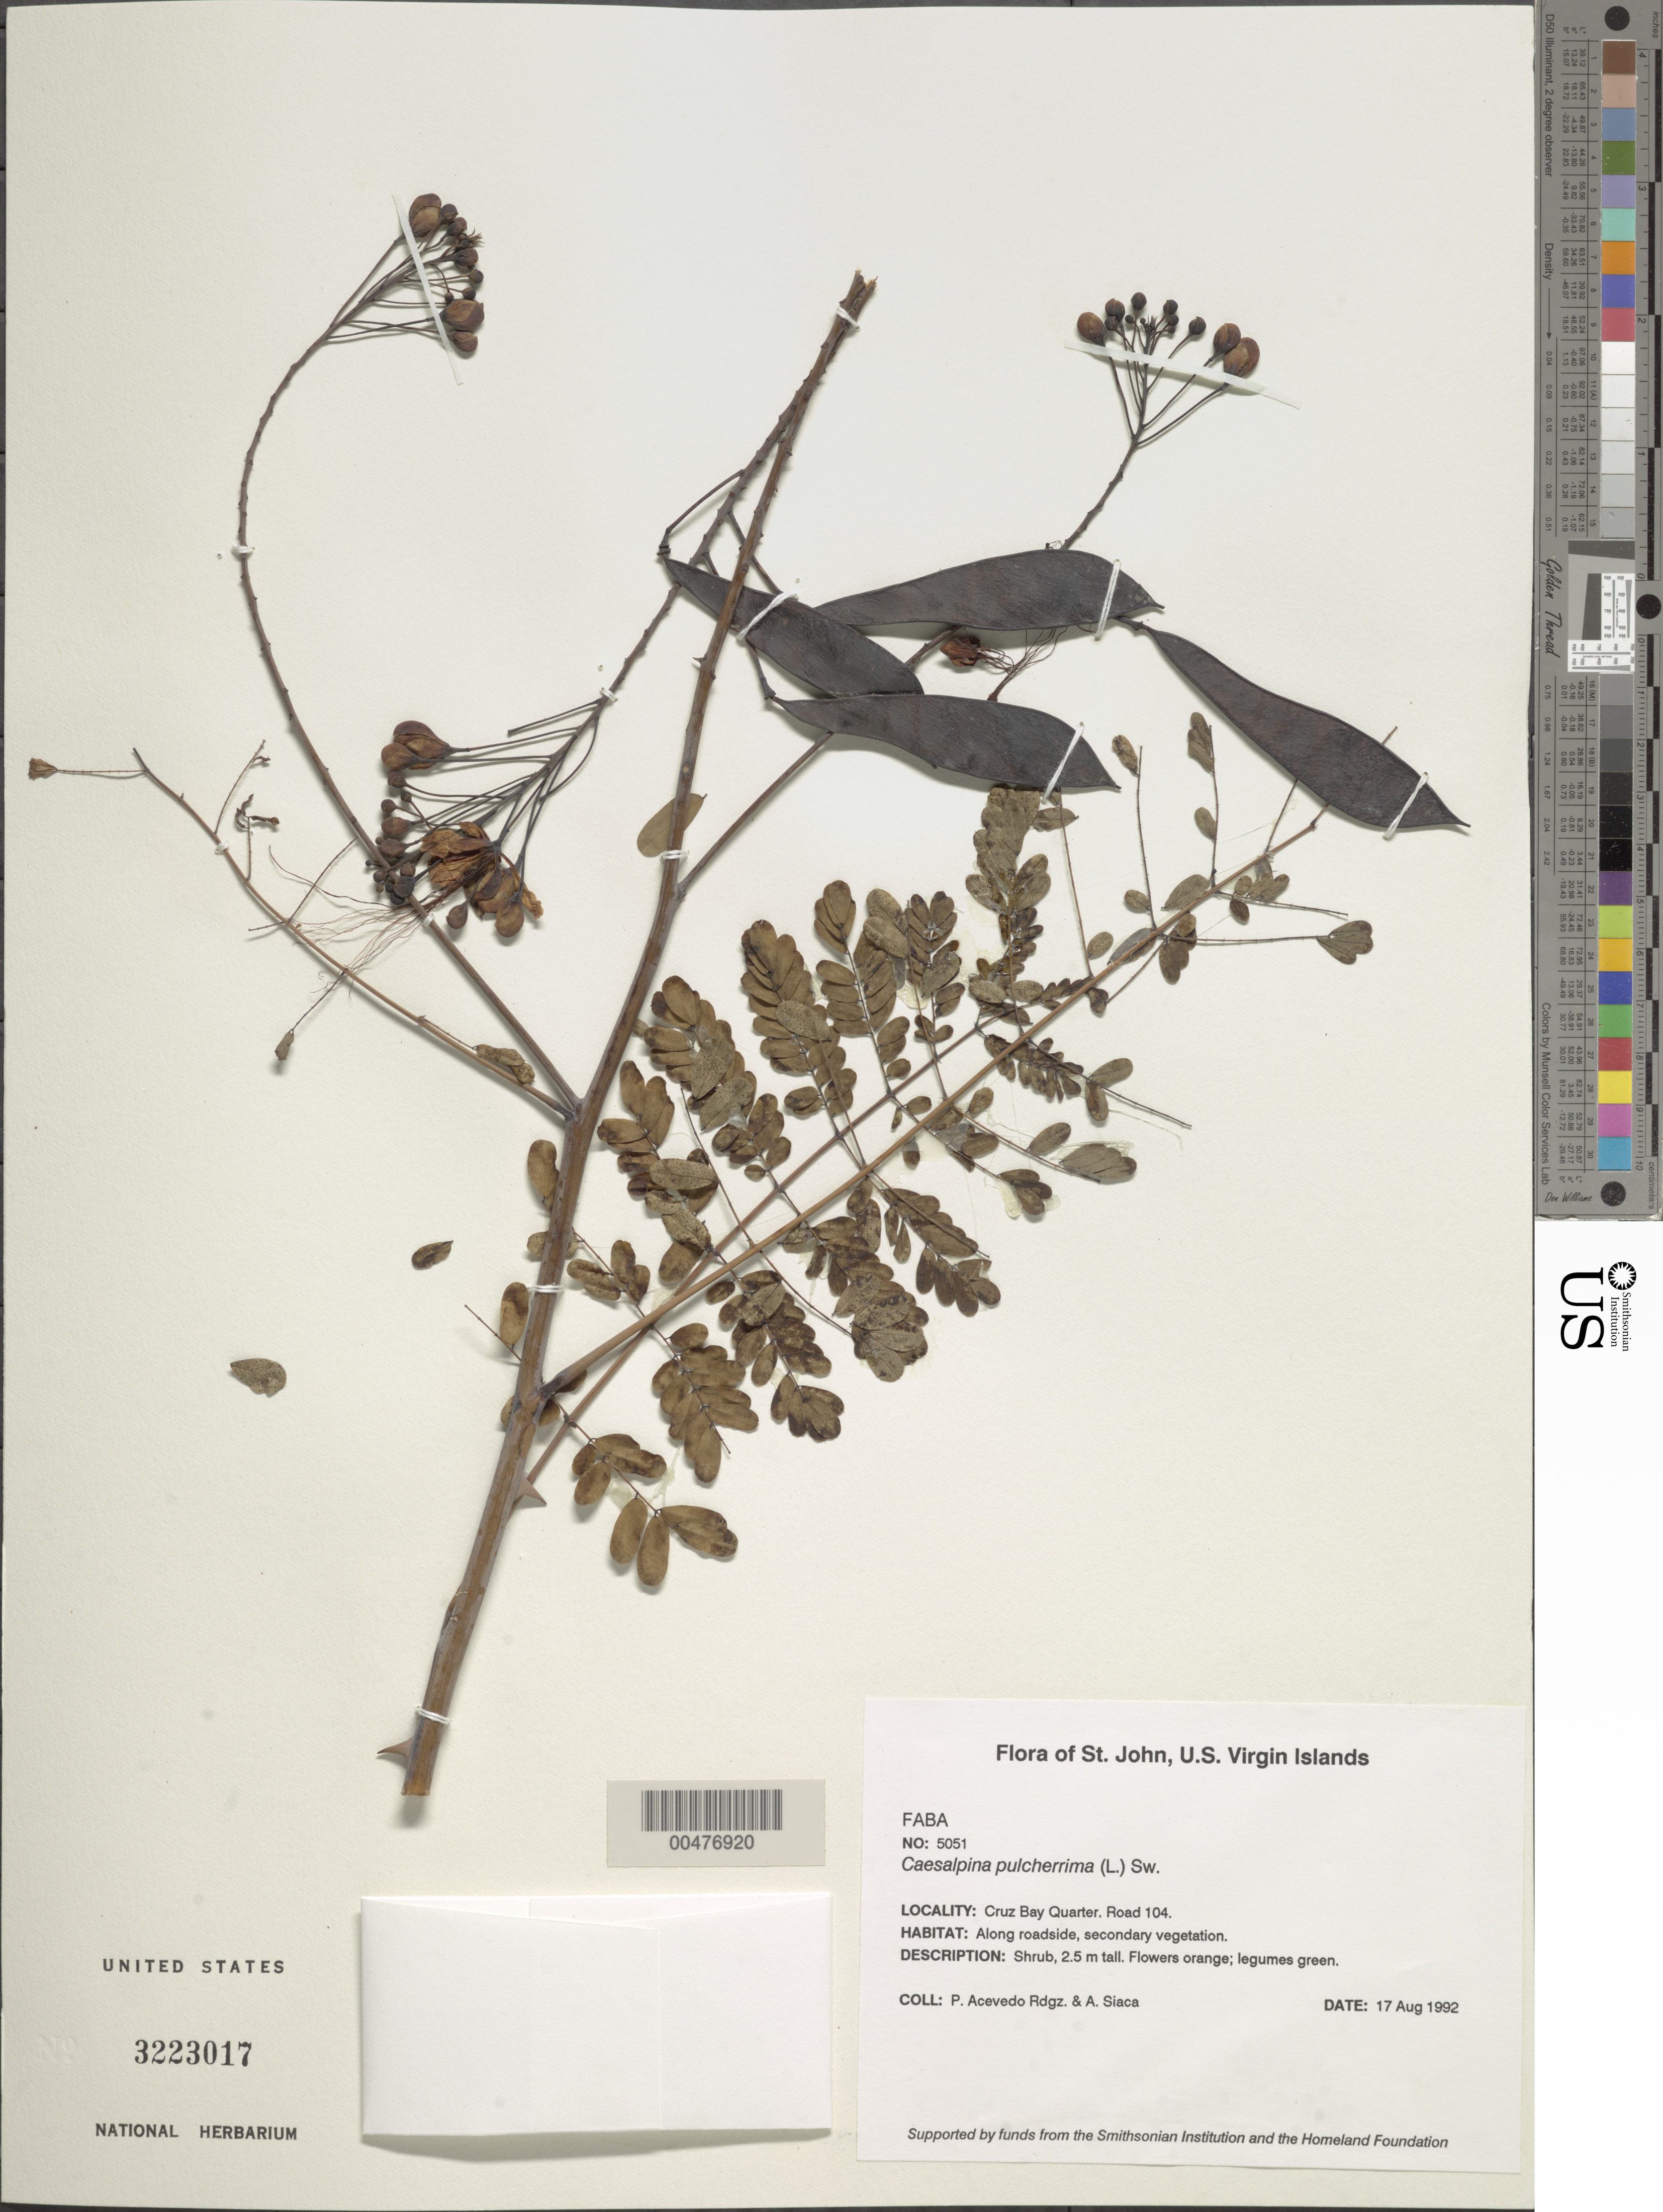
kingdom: Plantae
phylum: Tracheophyta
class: Magnoliopsida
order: Fabales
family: Fabaceae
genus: Caesalpinia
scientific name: Caesalpinia pulcherrima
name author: (L.) Sw.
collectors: P. Acevedo-Rodr. & A. Siaca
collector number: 5051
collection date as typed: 17 Aug 1992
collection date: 1992-08-17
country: U.S. Virgin Islands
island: St. John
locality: Cruz Bay Quarter. Road 104.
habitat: Along roadside, secondary vegetation.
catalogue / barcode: US 3223017